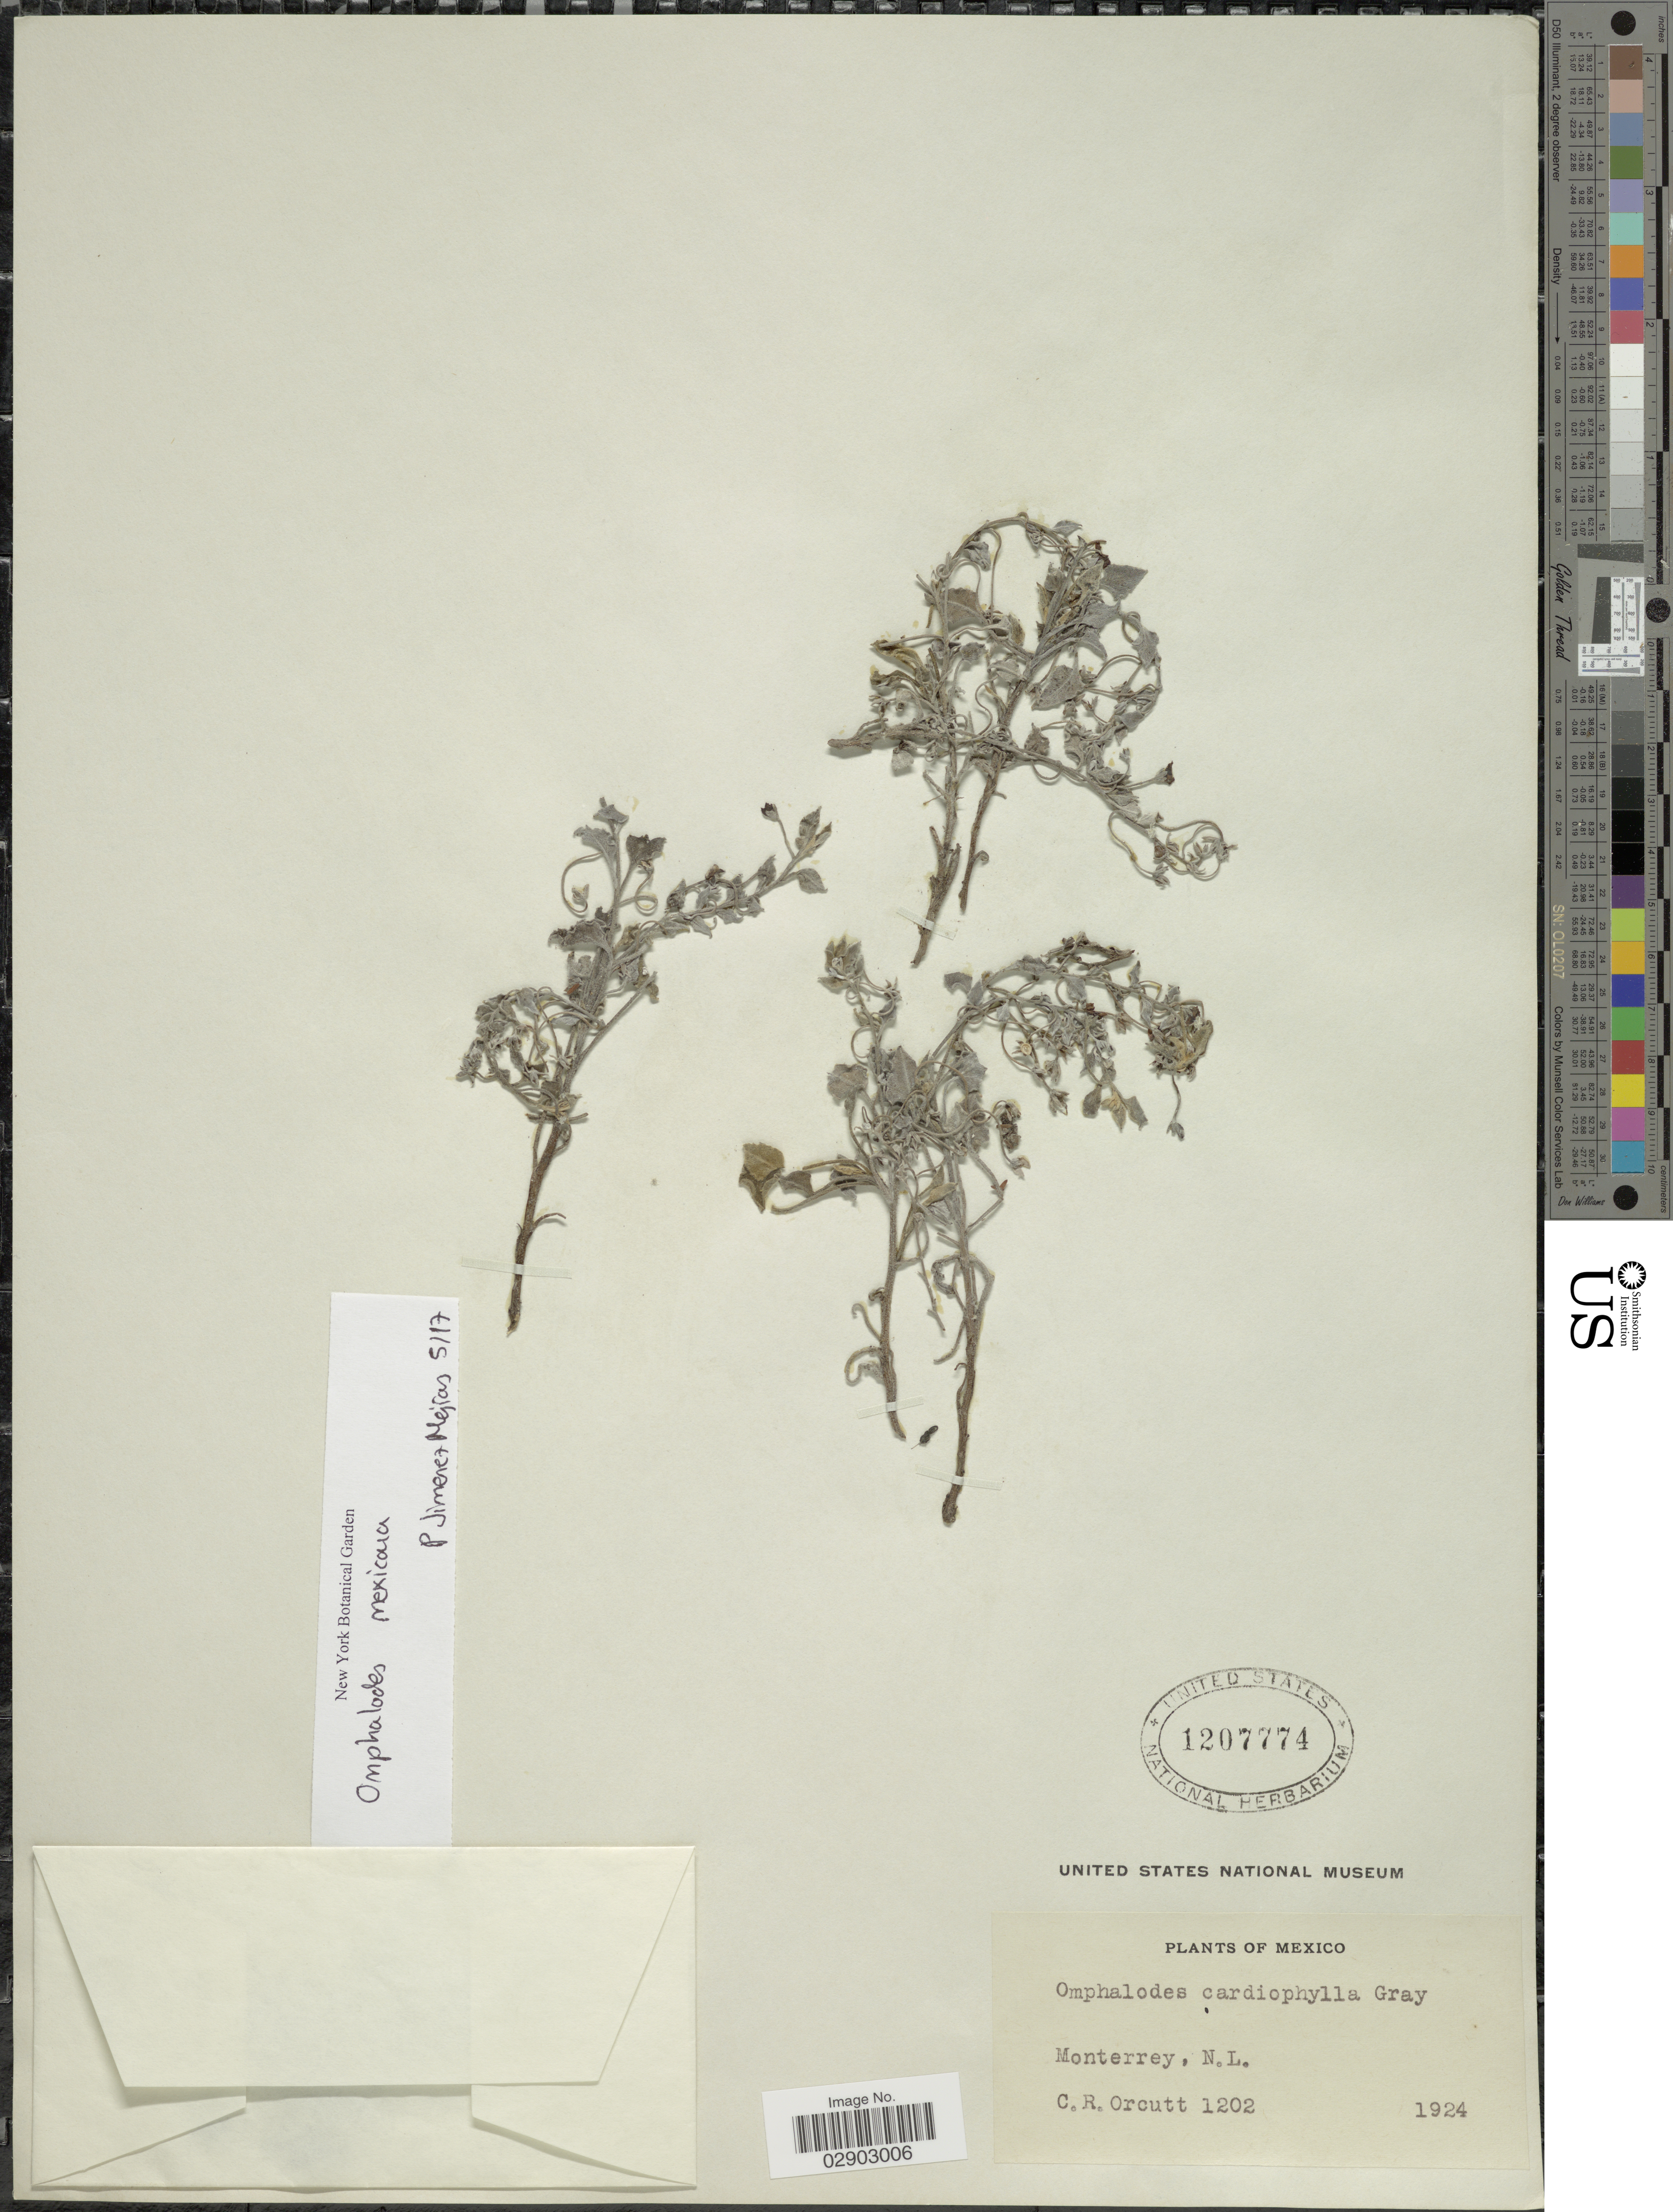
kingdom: Plantae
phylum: Tracheophyta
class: Magnoliopsida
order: Boraginales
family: Boraginaceae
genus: Omphalodes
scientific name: Omphalodes mexicana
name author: S. Watson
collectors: C. R. Orcutt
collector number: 1202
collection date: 1924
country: Mexico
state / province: Nuevo León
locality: Monterrey, N.L.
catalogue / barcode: US 1207774